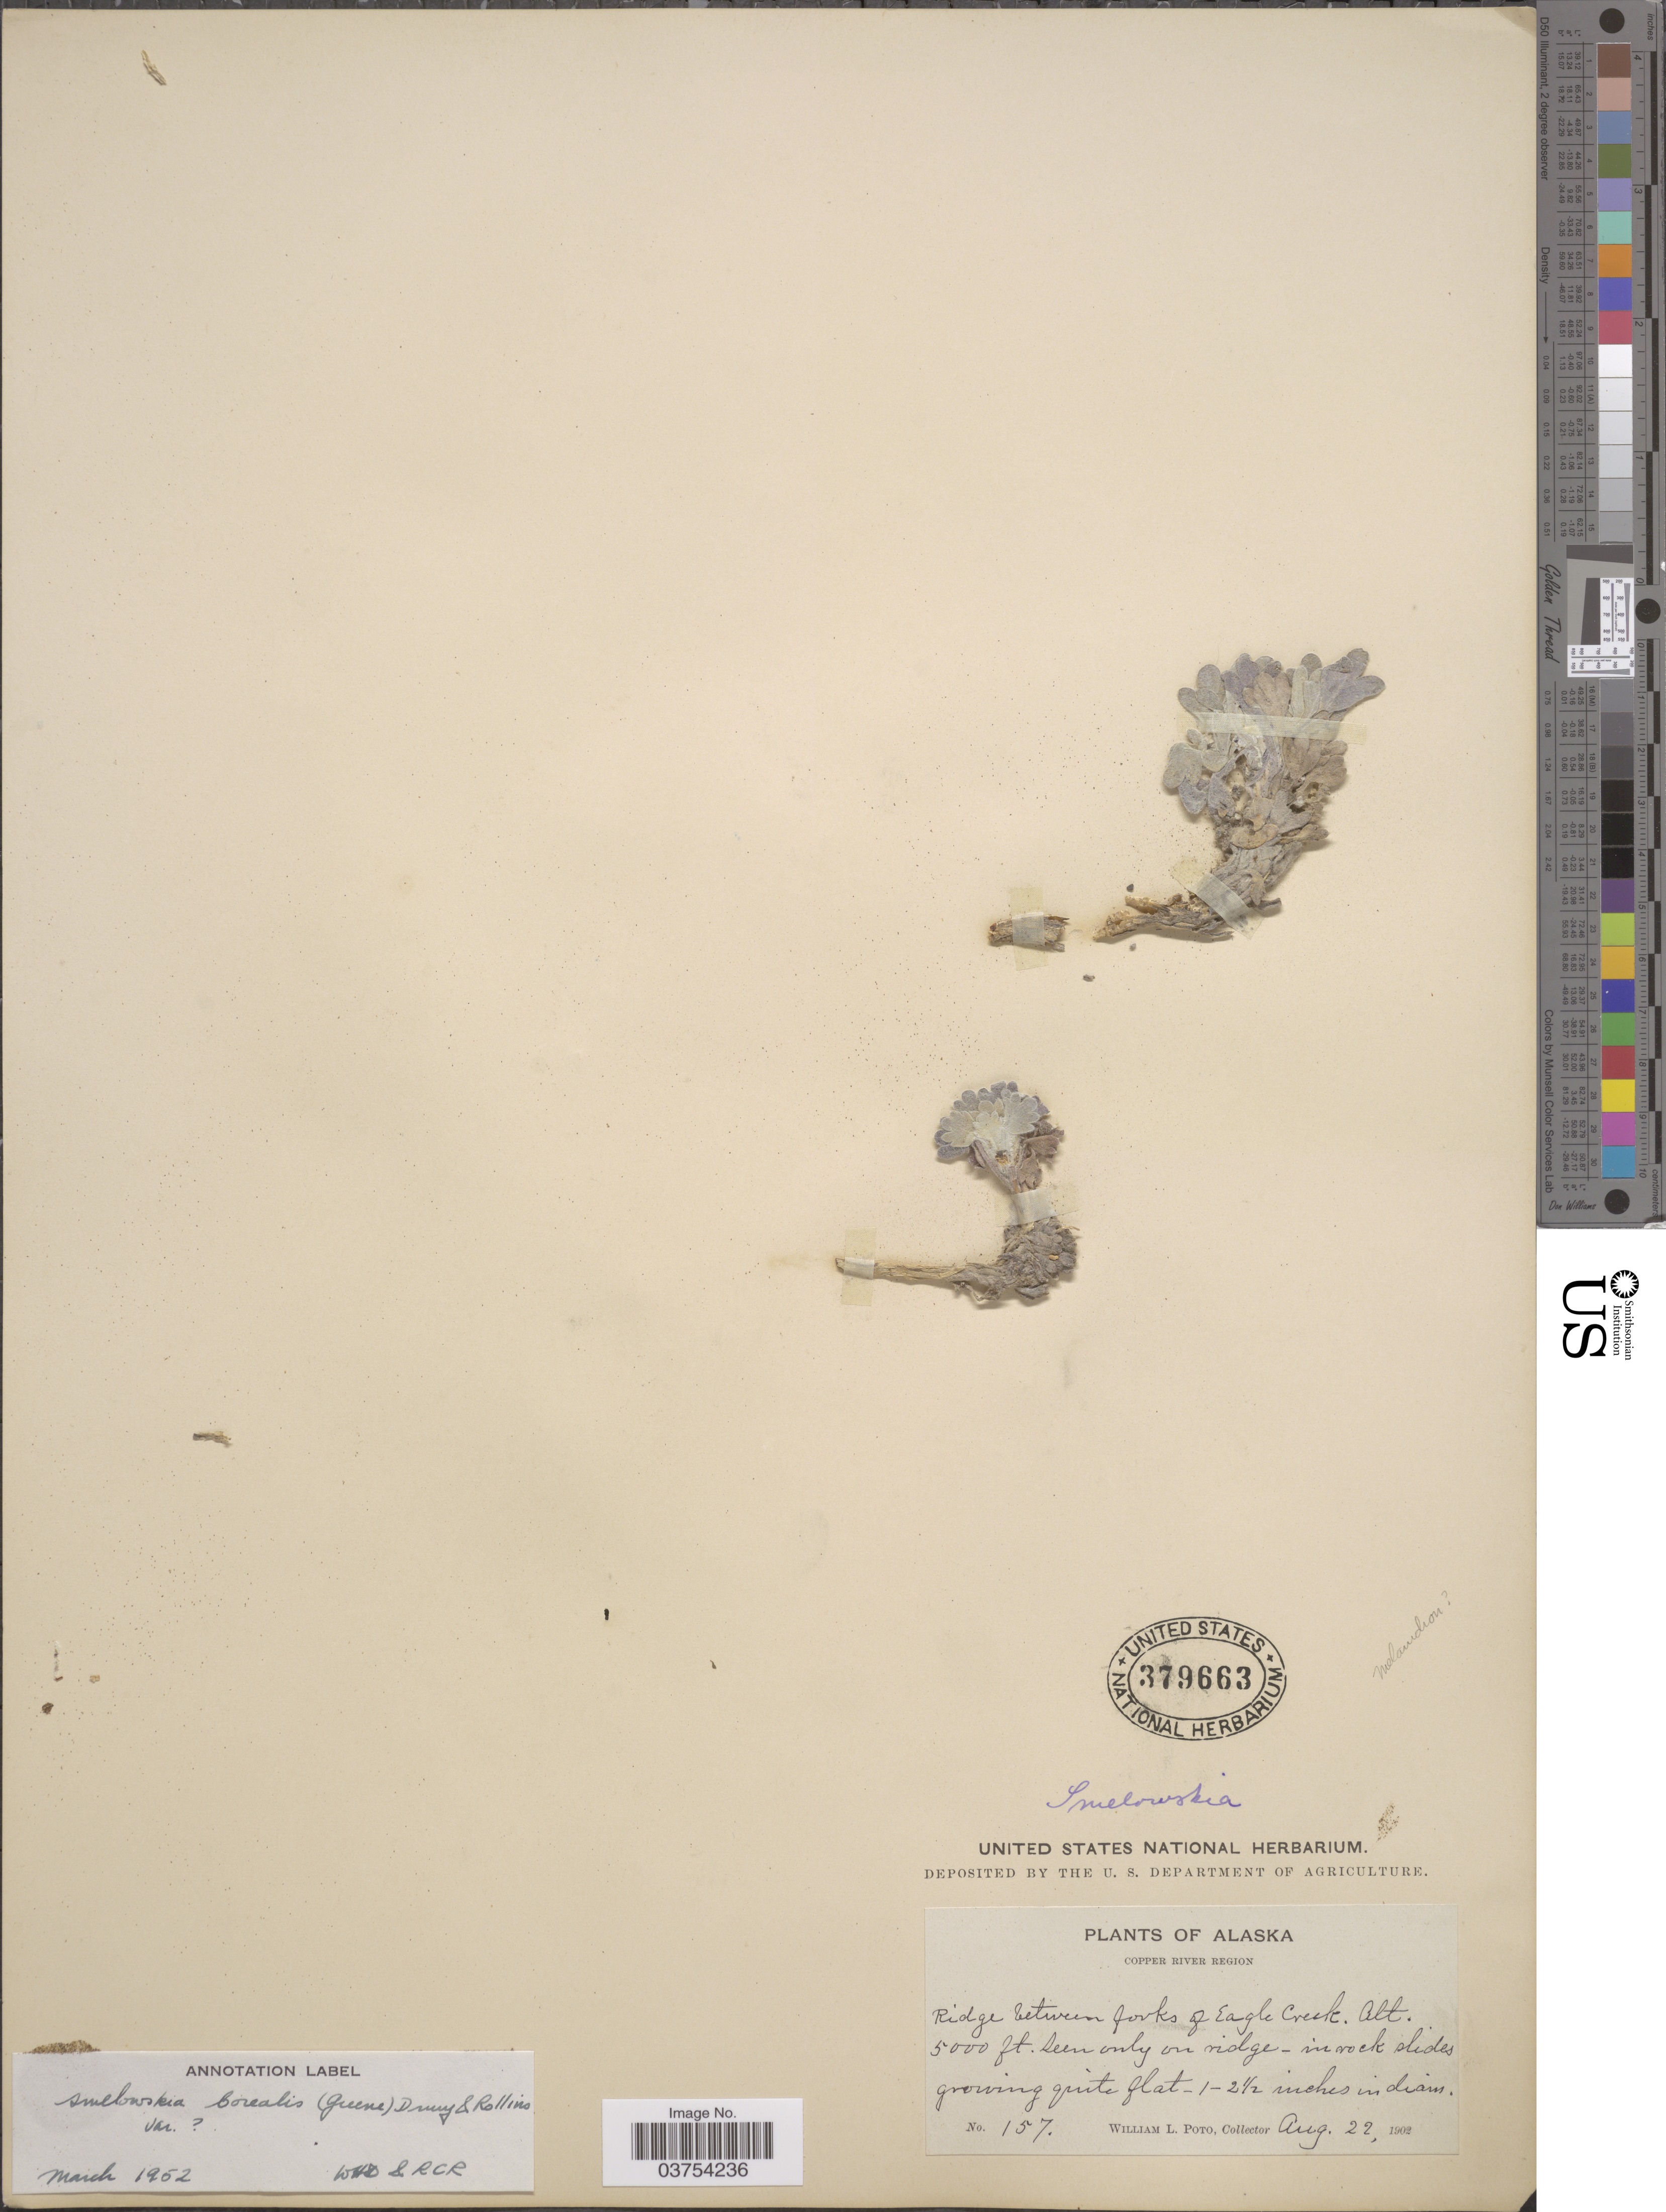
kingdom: Plantae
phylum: Tracheophyta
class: Magnoliopsida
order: Brassicales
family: Brassicaceae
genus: Smelowskia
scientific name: Smelowskia borealis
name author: (Greene) W.H.Drury & Rollins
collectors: W. Poto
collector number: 157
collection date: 1902-08-22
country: United States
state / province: Alaska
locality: Copper River Region. Ridge between forks of Eagle Creek.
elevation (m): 1524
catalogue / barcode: US 379663